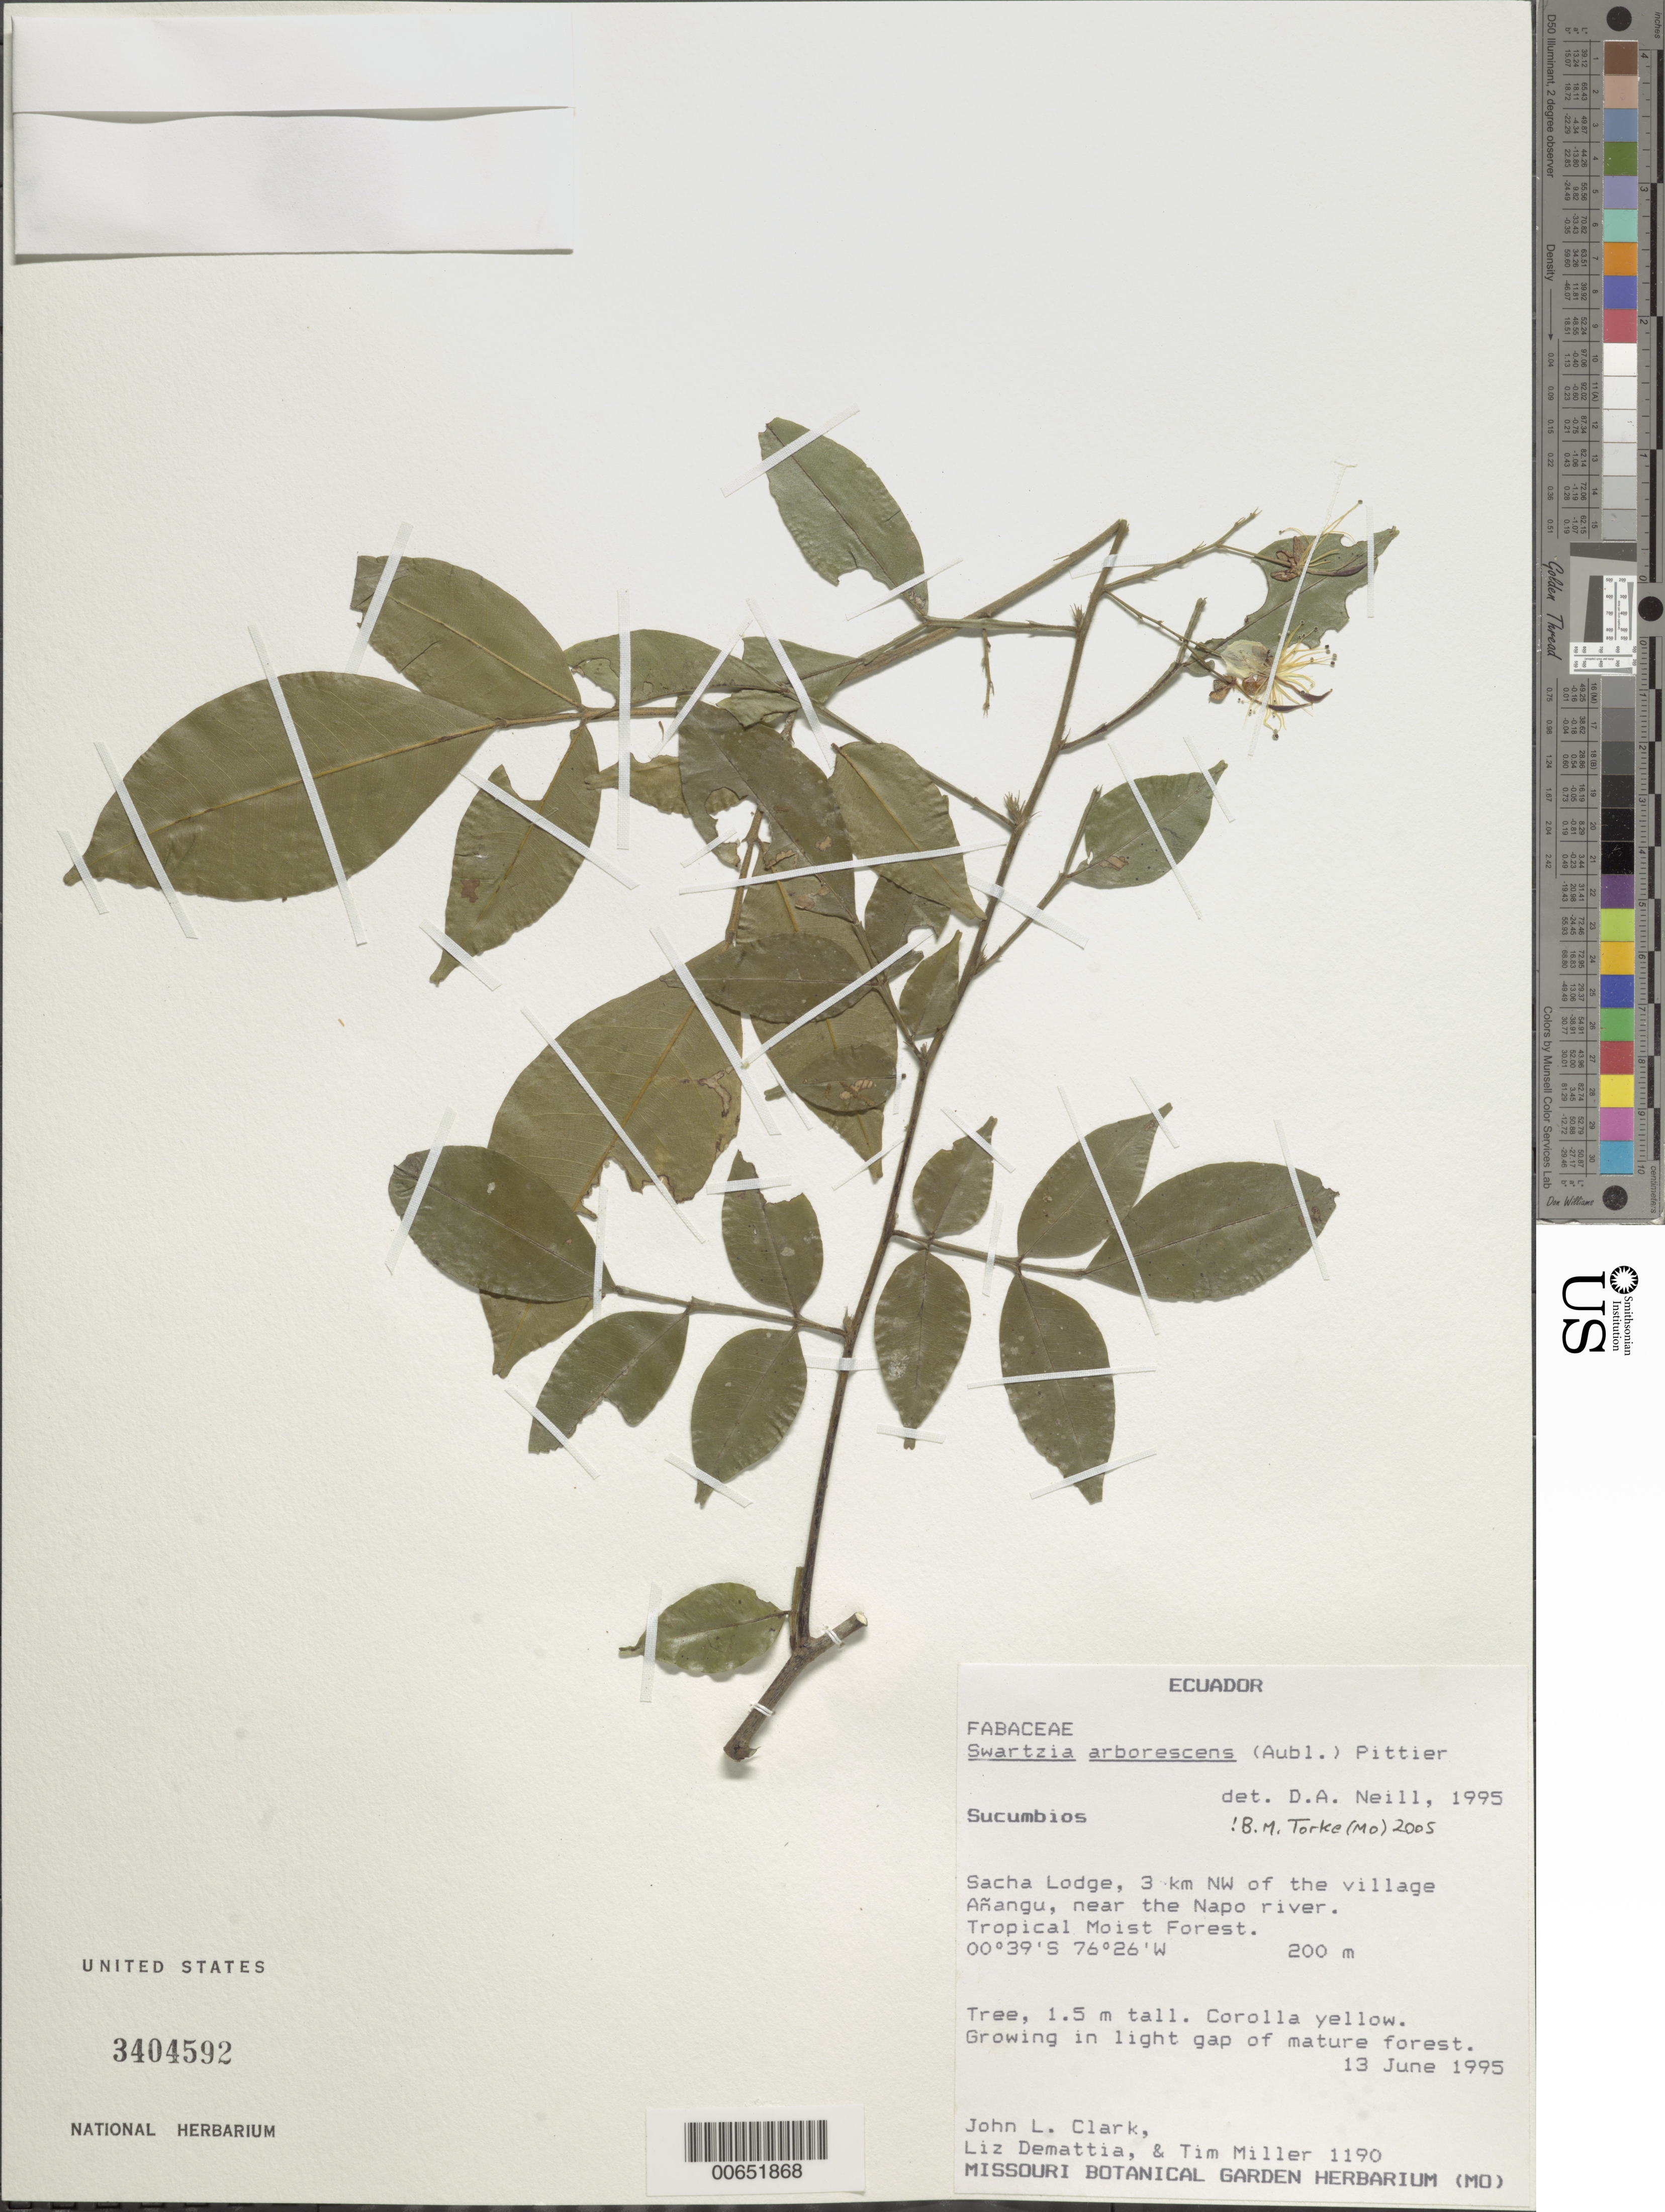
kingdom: Plantae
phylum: Tracheophyta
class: Magnoliopsida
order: Fabales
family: Fabaceae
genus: Swartzia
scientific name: Swartzia arborescens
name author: (Aubl.) Pittier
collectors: J. L. Clark, L. Demattia & T. Miller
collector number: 1190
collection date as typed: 13 Jun 1995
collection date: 1995-06-13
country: Ecuador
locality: Sacha lodge, sucumbios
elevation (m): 200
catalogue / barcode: US 3404592